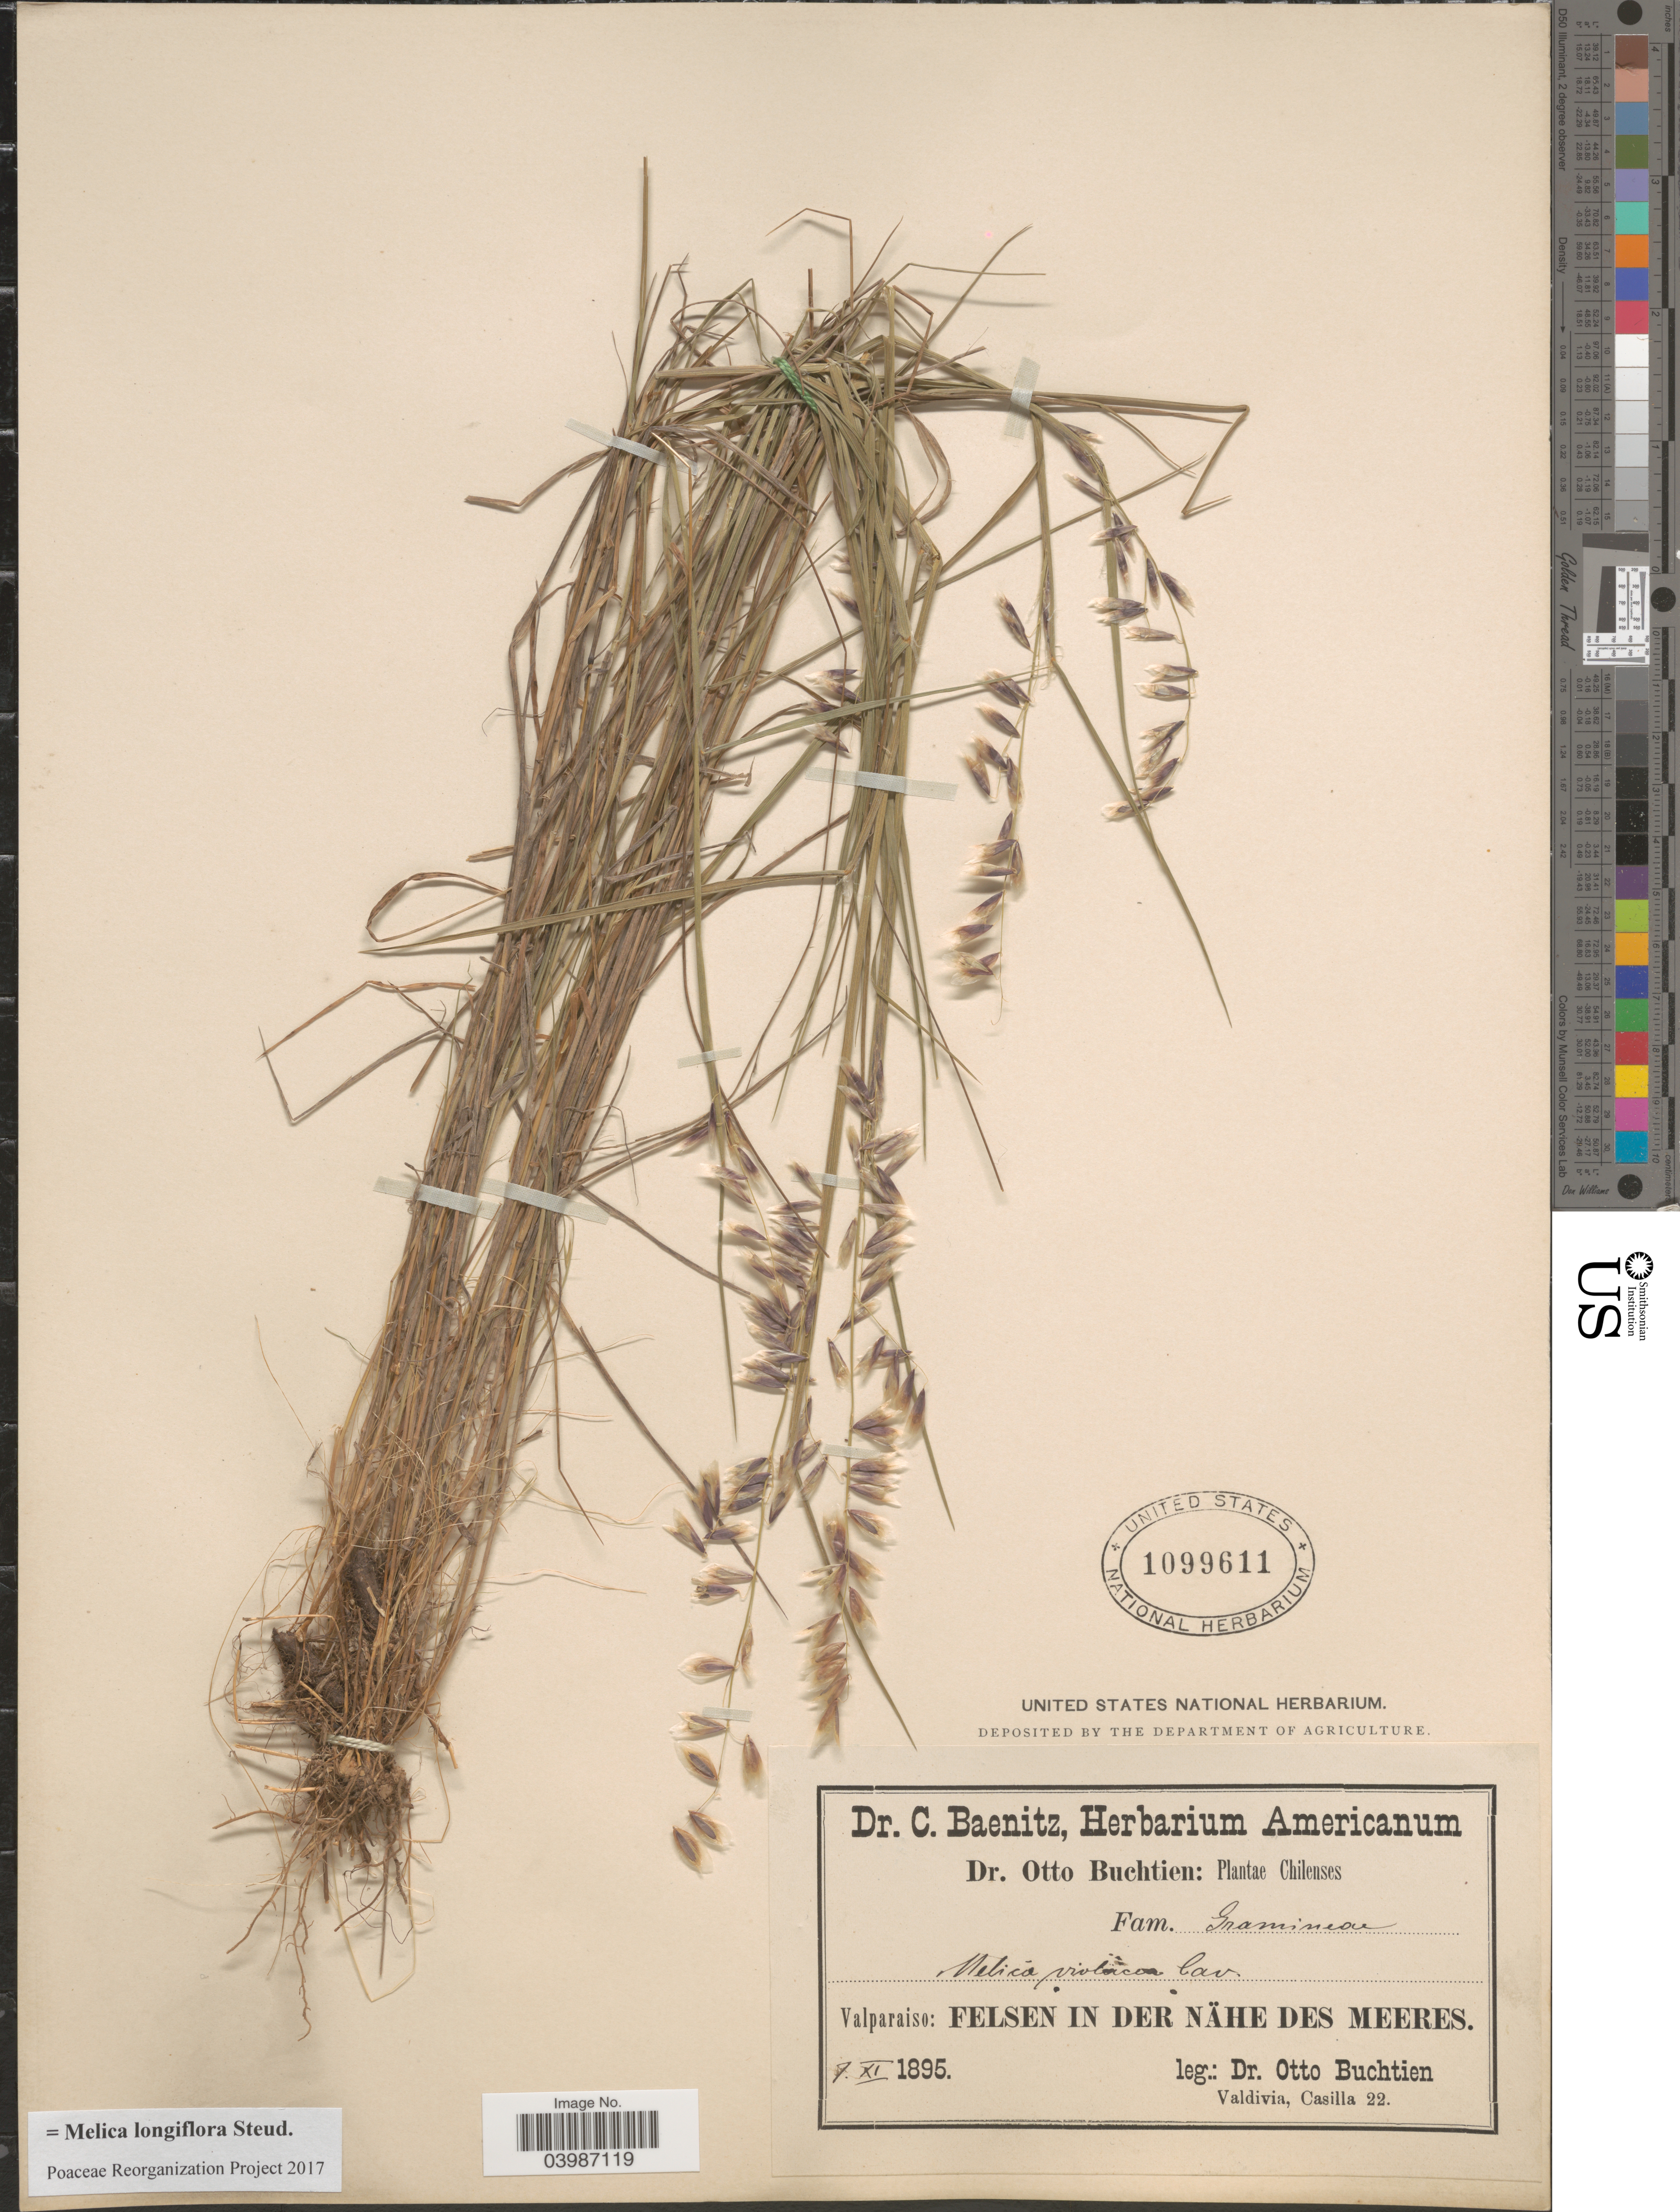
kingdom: Plantae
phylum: Tracheophyta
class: Liliopsida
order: Poales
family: Poaceae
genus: Melica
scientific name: Melica longiflora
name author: Steud.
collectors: O. Buchtien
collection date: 1895-11-07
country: Chile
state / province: Valparaíso (V)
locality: Valparaiso: Felsen in der Nähe des Meeres.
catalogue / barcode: US 1099611